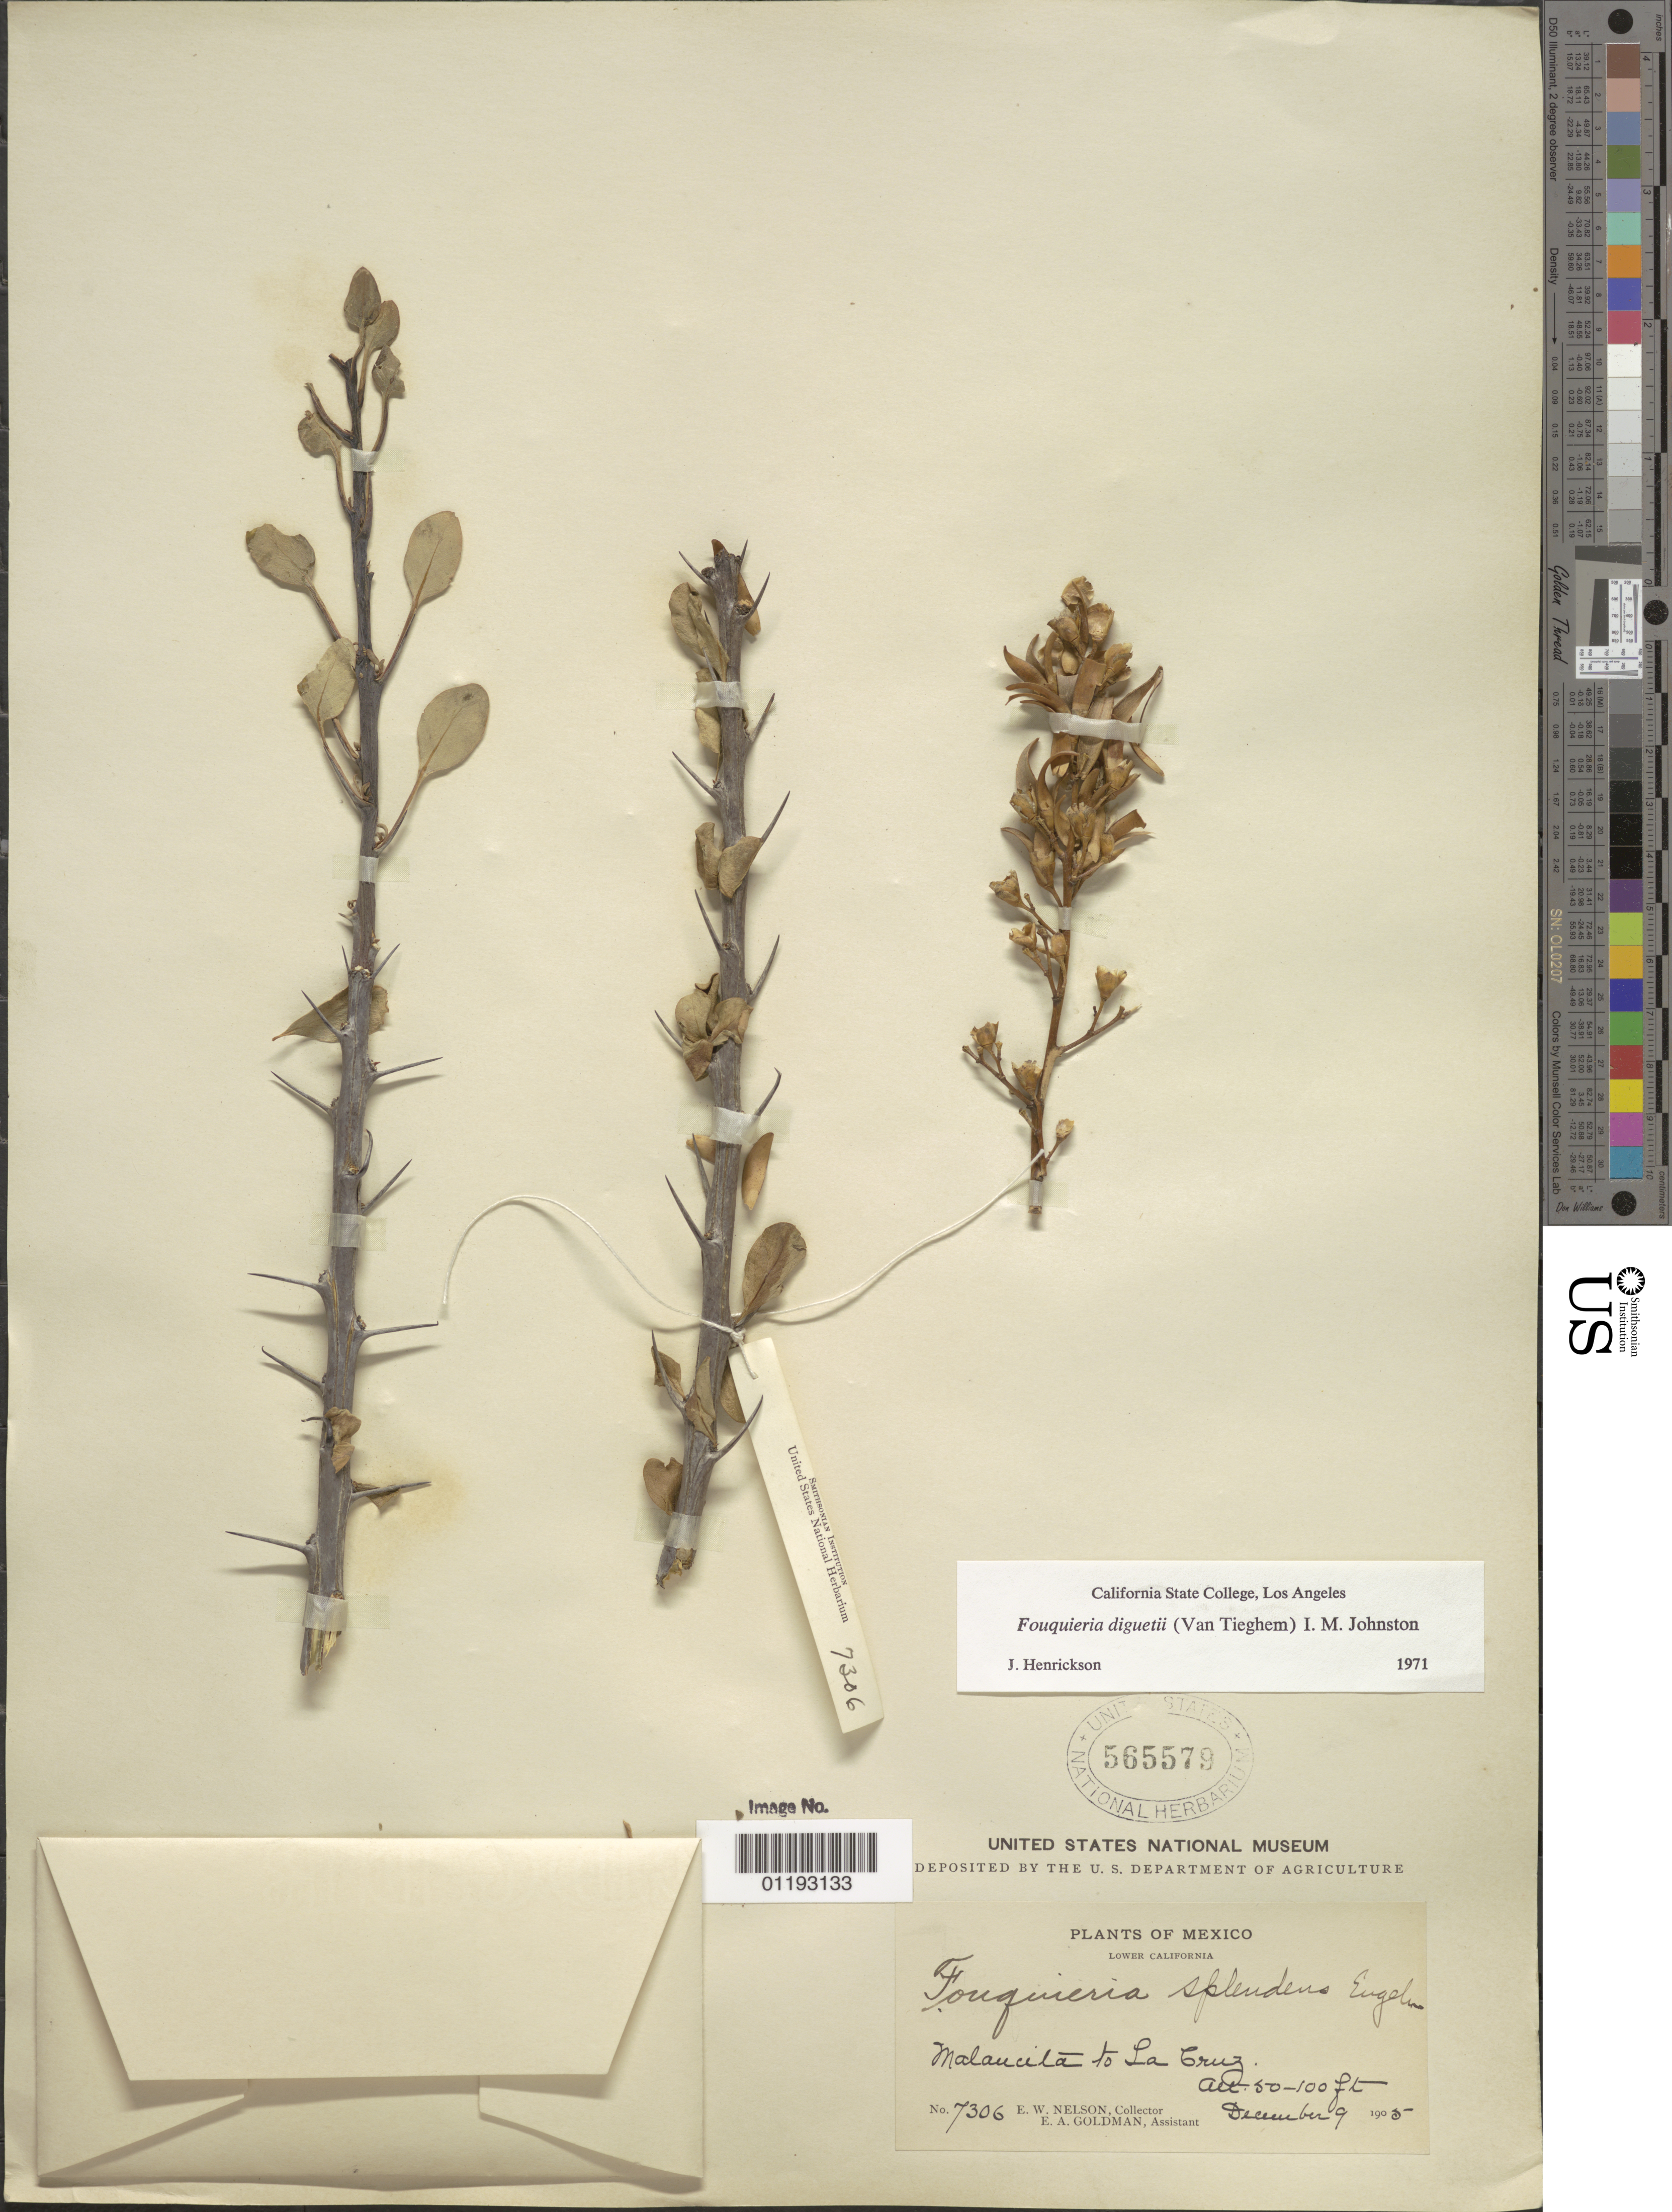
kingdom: Plantae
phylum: Tracheophyta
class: Magnoliopsida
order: Ericales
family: Fouquieriaceae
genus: Fouquieria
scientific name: Fouquieria diguetii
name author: (Tiegh.) I.M. Johnst.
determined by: Henrickson, James, (CSLA), California State University at Los Angeles (UNITED STATES)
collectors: E. W. Nelson & E. A. Goldman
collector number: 7306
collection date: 1905-12-09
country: Mexico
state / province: Baja California Sur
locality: Malaucilata to La Cruze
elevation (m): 15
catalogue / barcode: US 565579